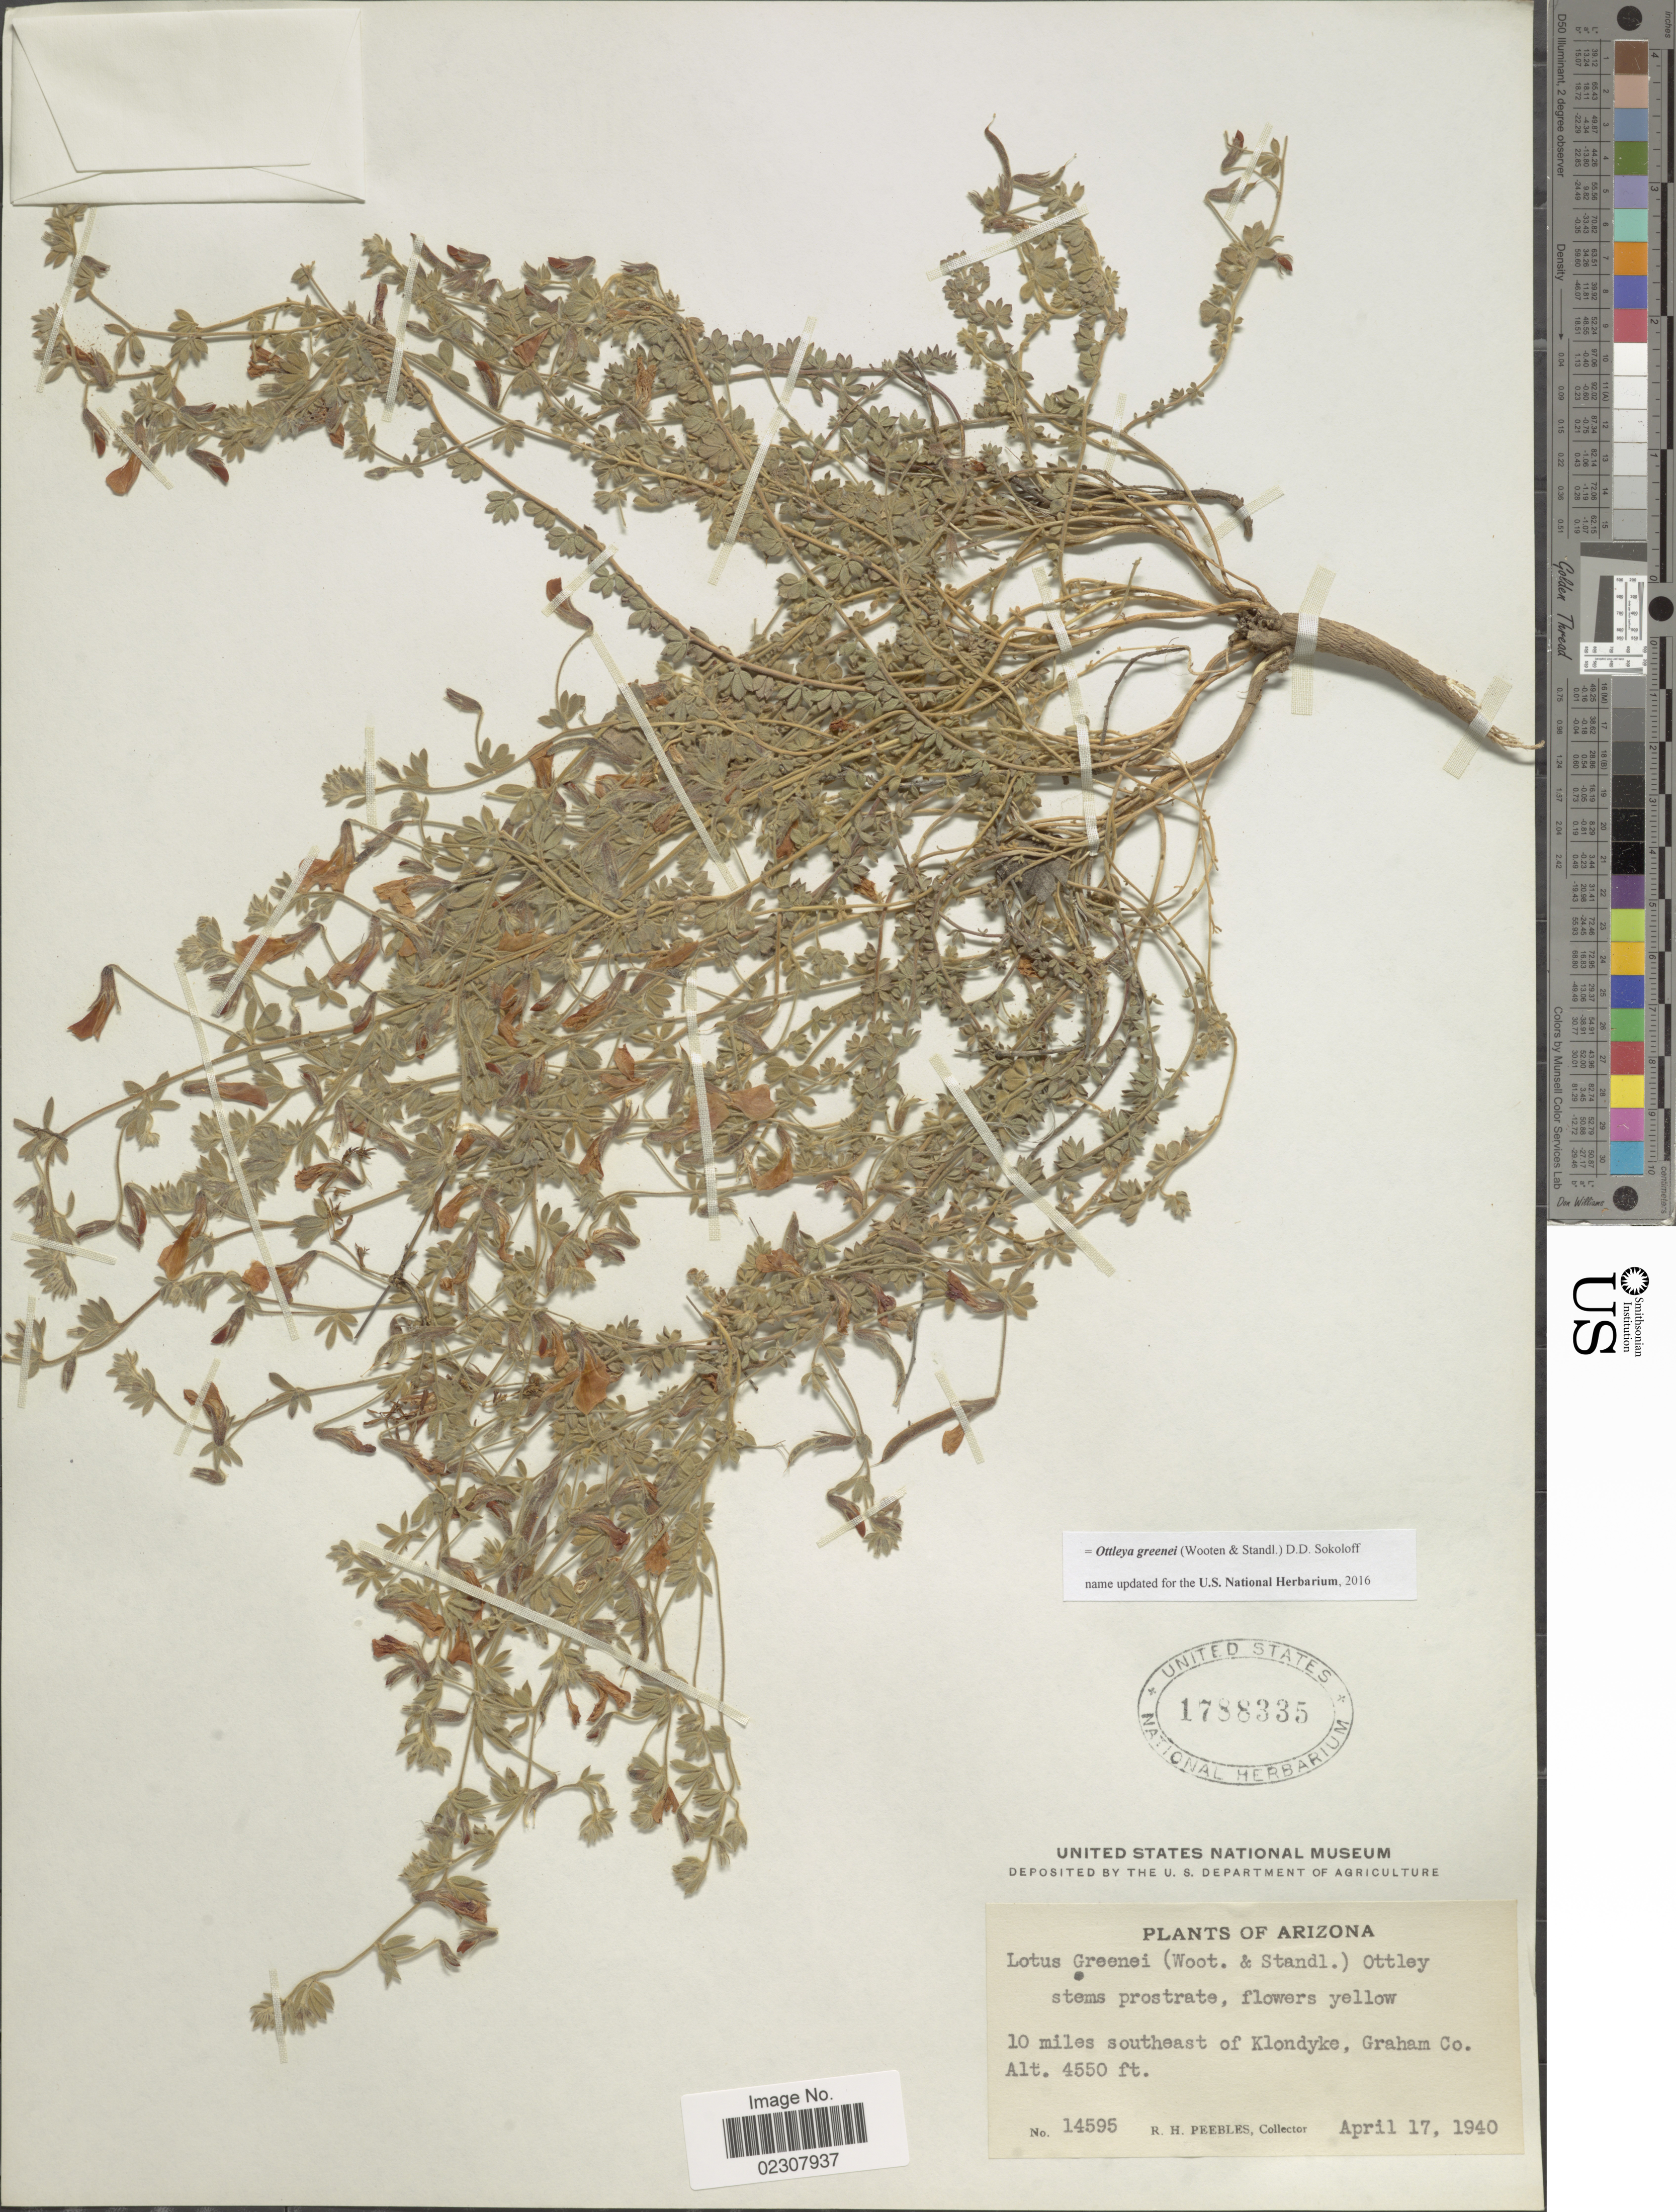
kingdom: Plantae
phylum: Tracheophyta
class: Magnoliopsida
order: Fabales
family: Fabaceae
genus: Ottleya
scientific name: Ottleya greenei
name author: (Wooten & Standl.) D.D. Sokoloff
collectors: R. H. Peebles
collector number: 14595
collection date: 1940-04-17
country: United States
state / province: Arizona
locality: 10 miles southeast of Klondyke, Graham Co.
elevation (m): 1387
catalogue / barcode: US 1788335